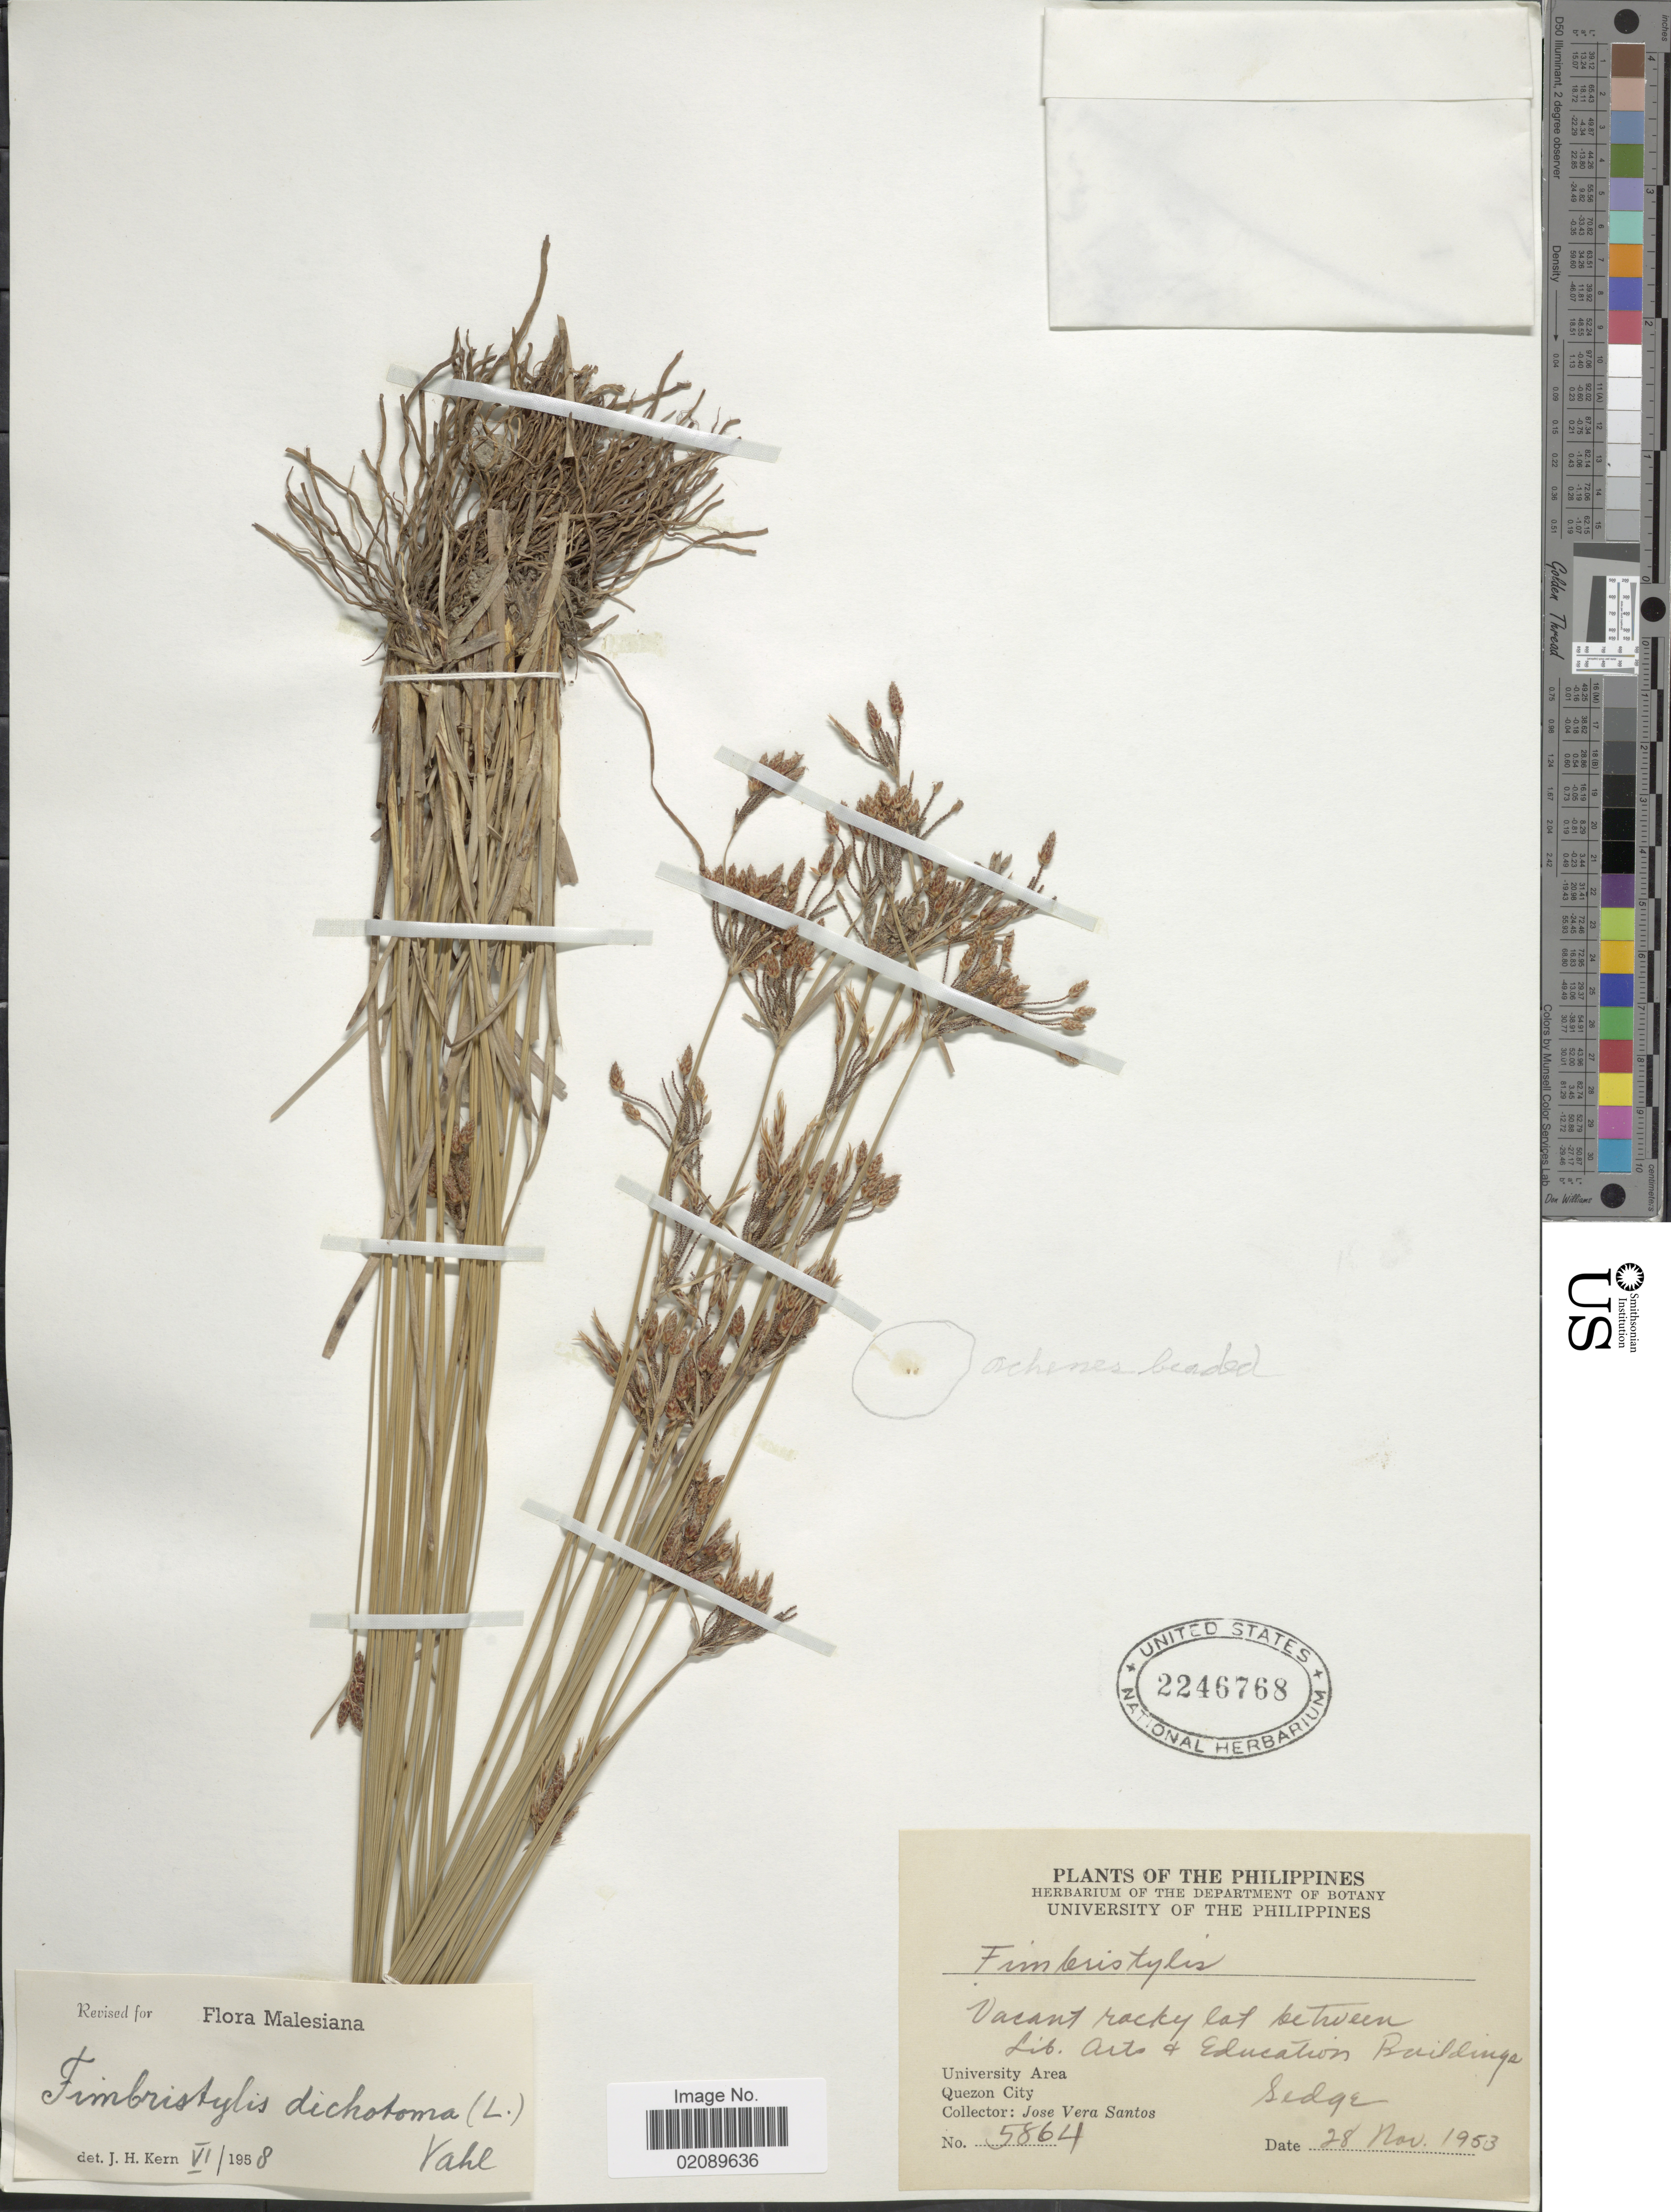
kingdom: Plantae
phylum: Tracheophyta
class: Liliopsida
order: Poales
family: Cyperaceae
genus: Fimbristylis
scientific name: Fimbristylis dichotoma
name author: (L.) Vahl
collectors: J. Santos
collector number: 5864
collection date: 1953-11-28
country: Philippines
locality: Between Lib. Arts + Education Buildings, University Area, Quezon City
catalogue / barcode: US 2246768